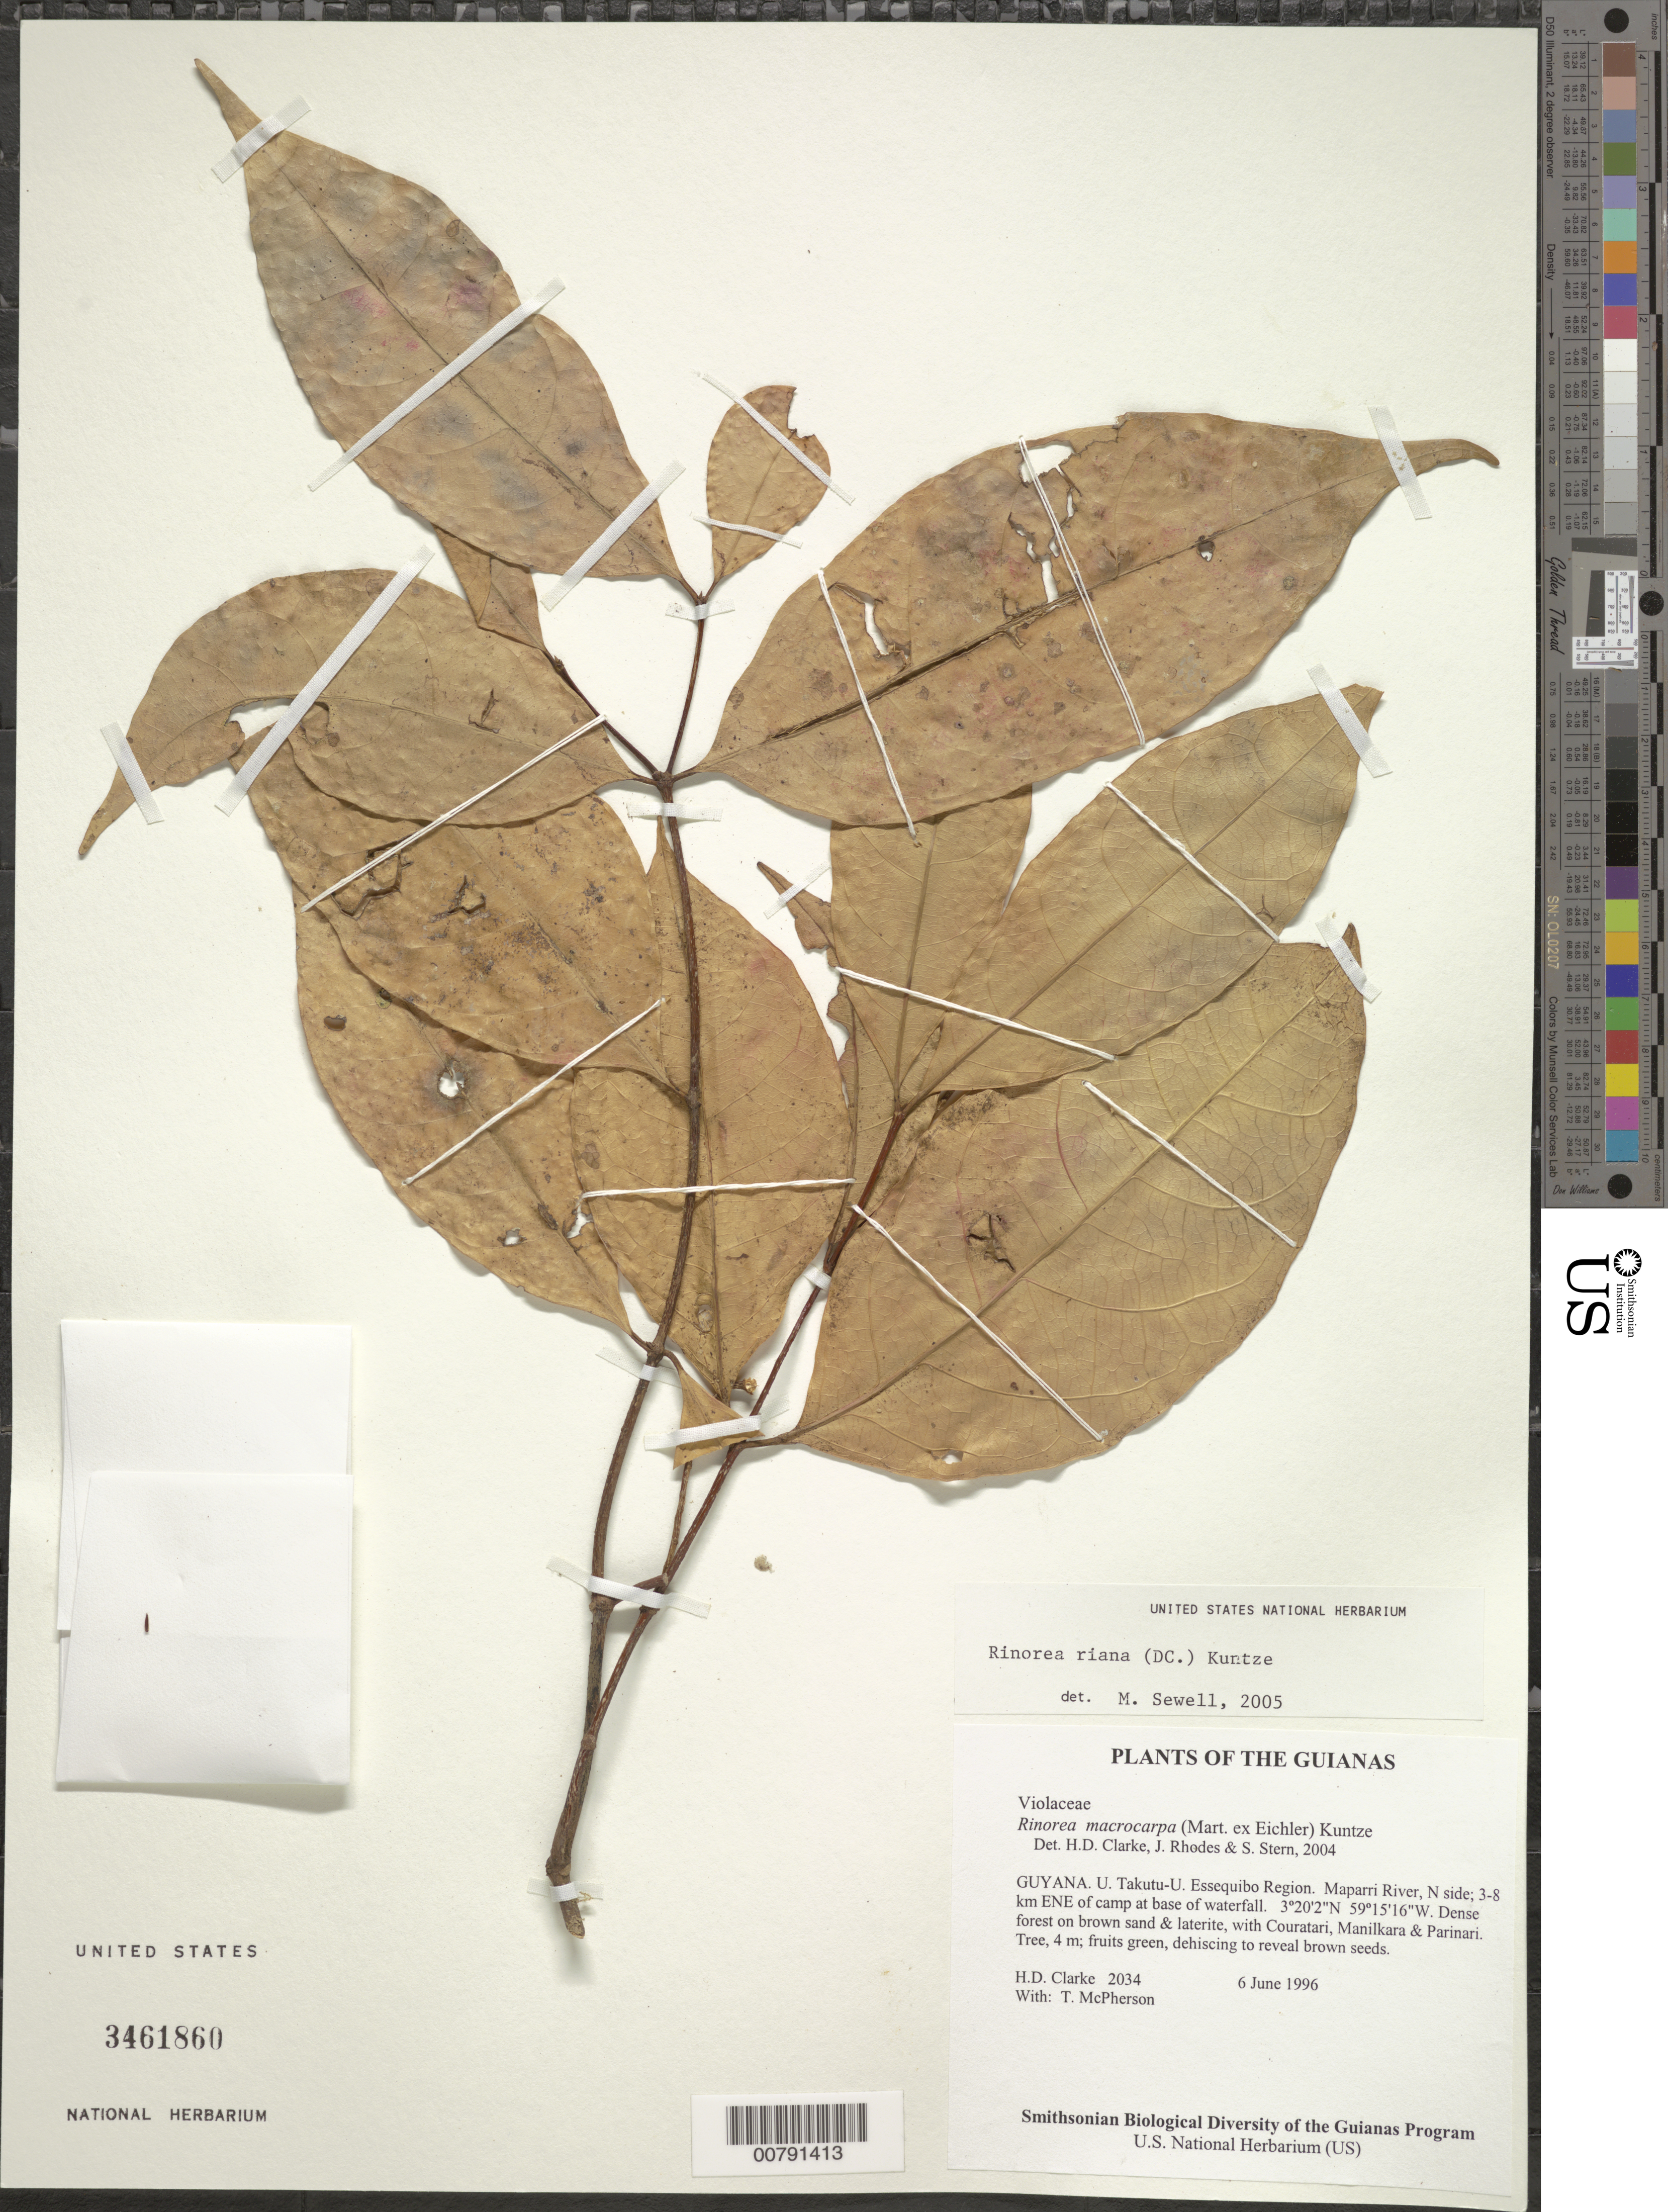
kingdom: Plantae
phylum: Tracheophyta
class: Magnoliopsida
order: Malpighiales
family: Violaceae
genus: Rinorea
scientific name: Rinorea riana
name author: Kuntze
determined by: Sewell, M.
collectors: H. D. Clarke & T. McPherson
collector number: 2034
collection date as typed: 6 June 1996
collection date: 1996-06-06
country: Guyana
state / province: U. Takutu-U. Essequibo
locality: Maparri River, N side; 3-8 km ENE of camp at base of waterfall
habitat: Dense forest on brown sand & laterite, with Couratari, Manilkara & Parinari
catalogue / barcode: US 3461860